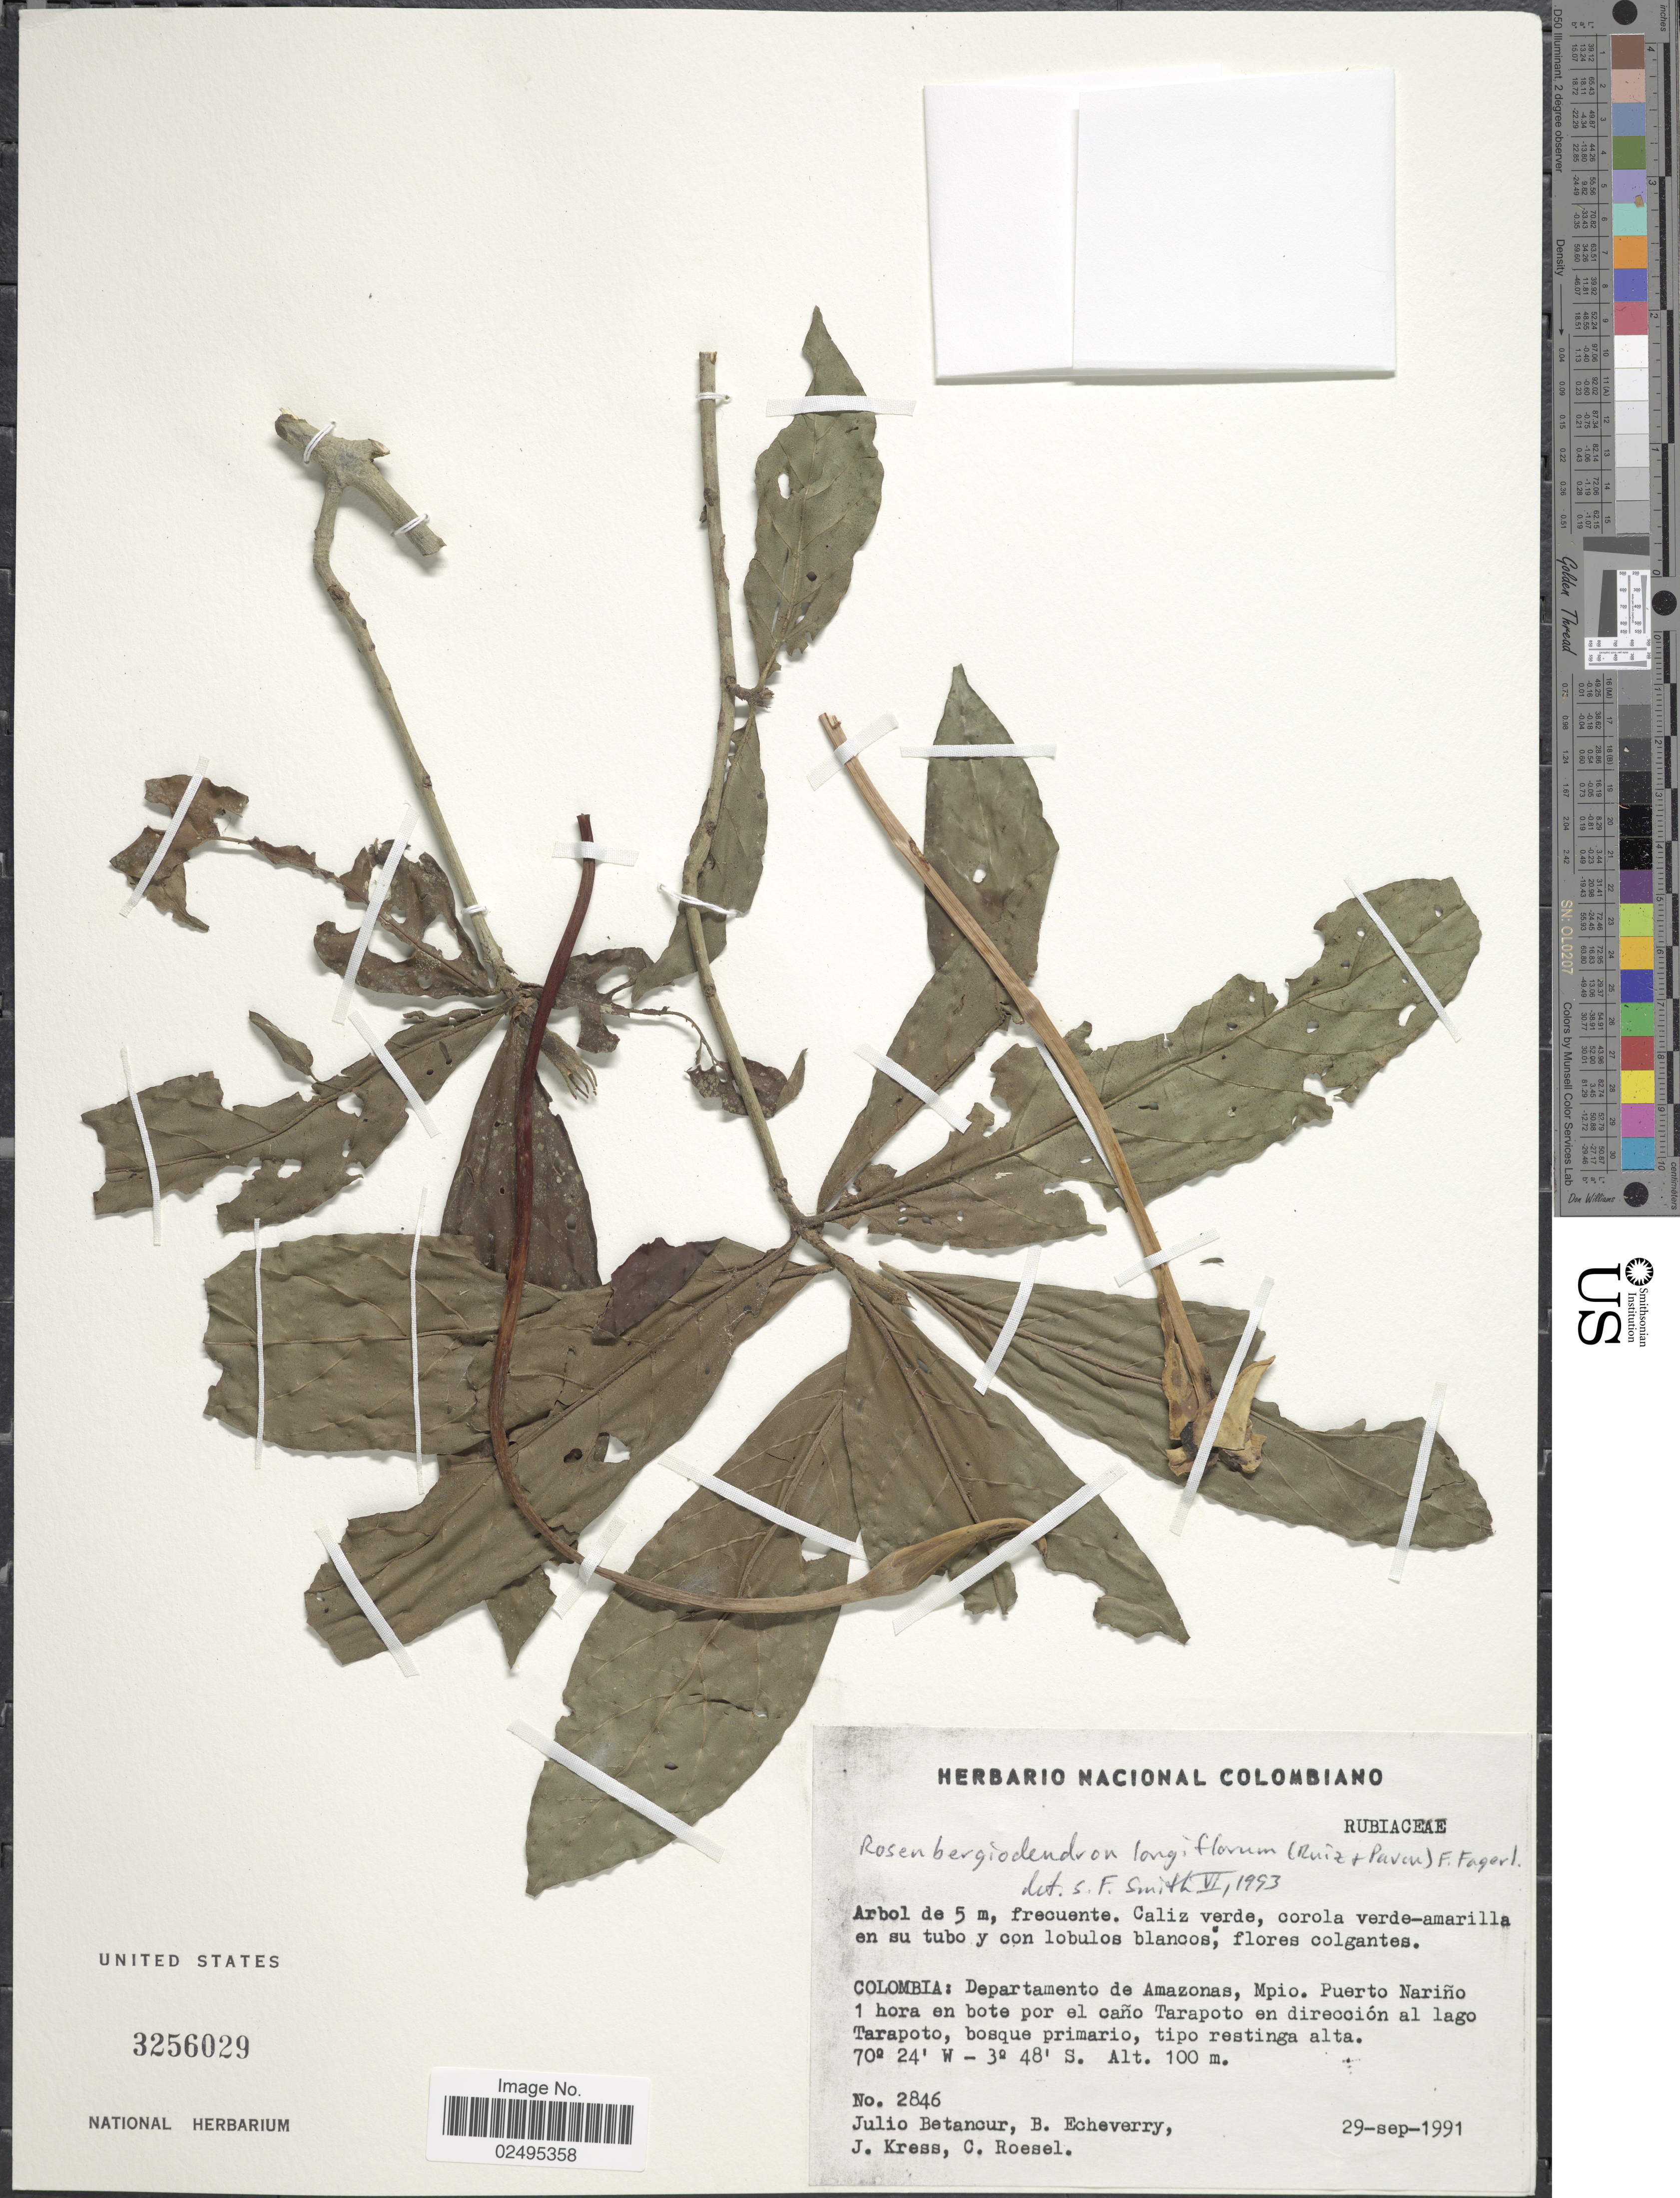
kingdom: Plantae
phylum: Tracheophyta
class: Magnoliopsida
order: Gentianales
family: Rubiaceae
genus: Rosenbergiodendron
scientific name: Rosenbergiodendron longiflorum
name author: (Ruiz & Pav.) Fagerl.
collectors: J. Betancur, B. Echeverry, J. Kress & C. S. Roesel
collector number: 2846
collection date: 1991-09-29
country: Colombia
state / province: Amazônas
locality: Colombia, Departamento de Amazonas, Mpio. Puerto Narino 1 hora en bote por el cano Tarapoto en direccion al lago Tarapoto, bosque primario, tipo restinga alta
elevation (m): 100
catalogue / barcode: US 3256029